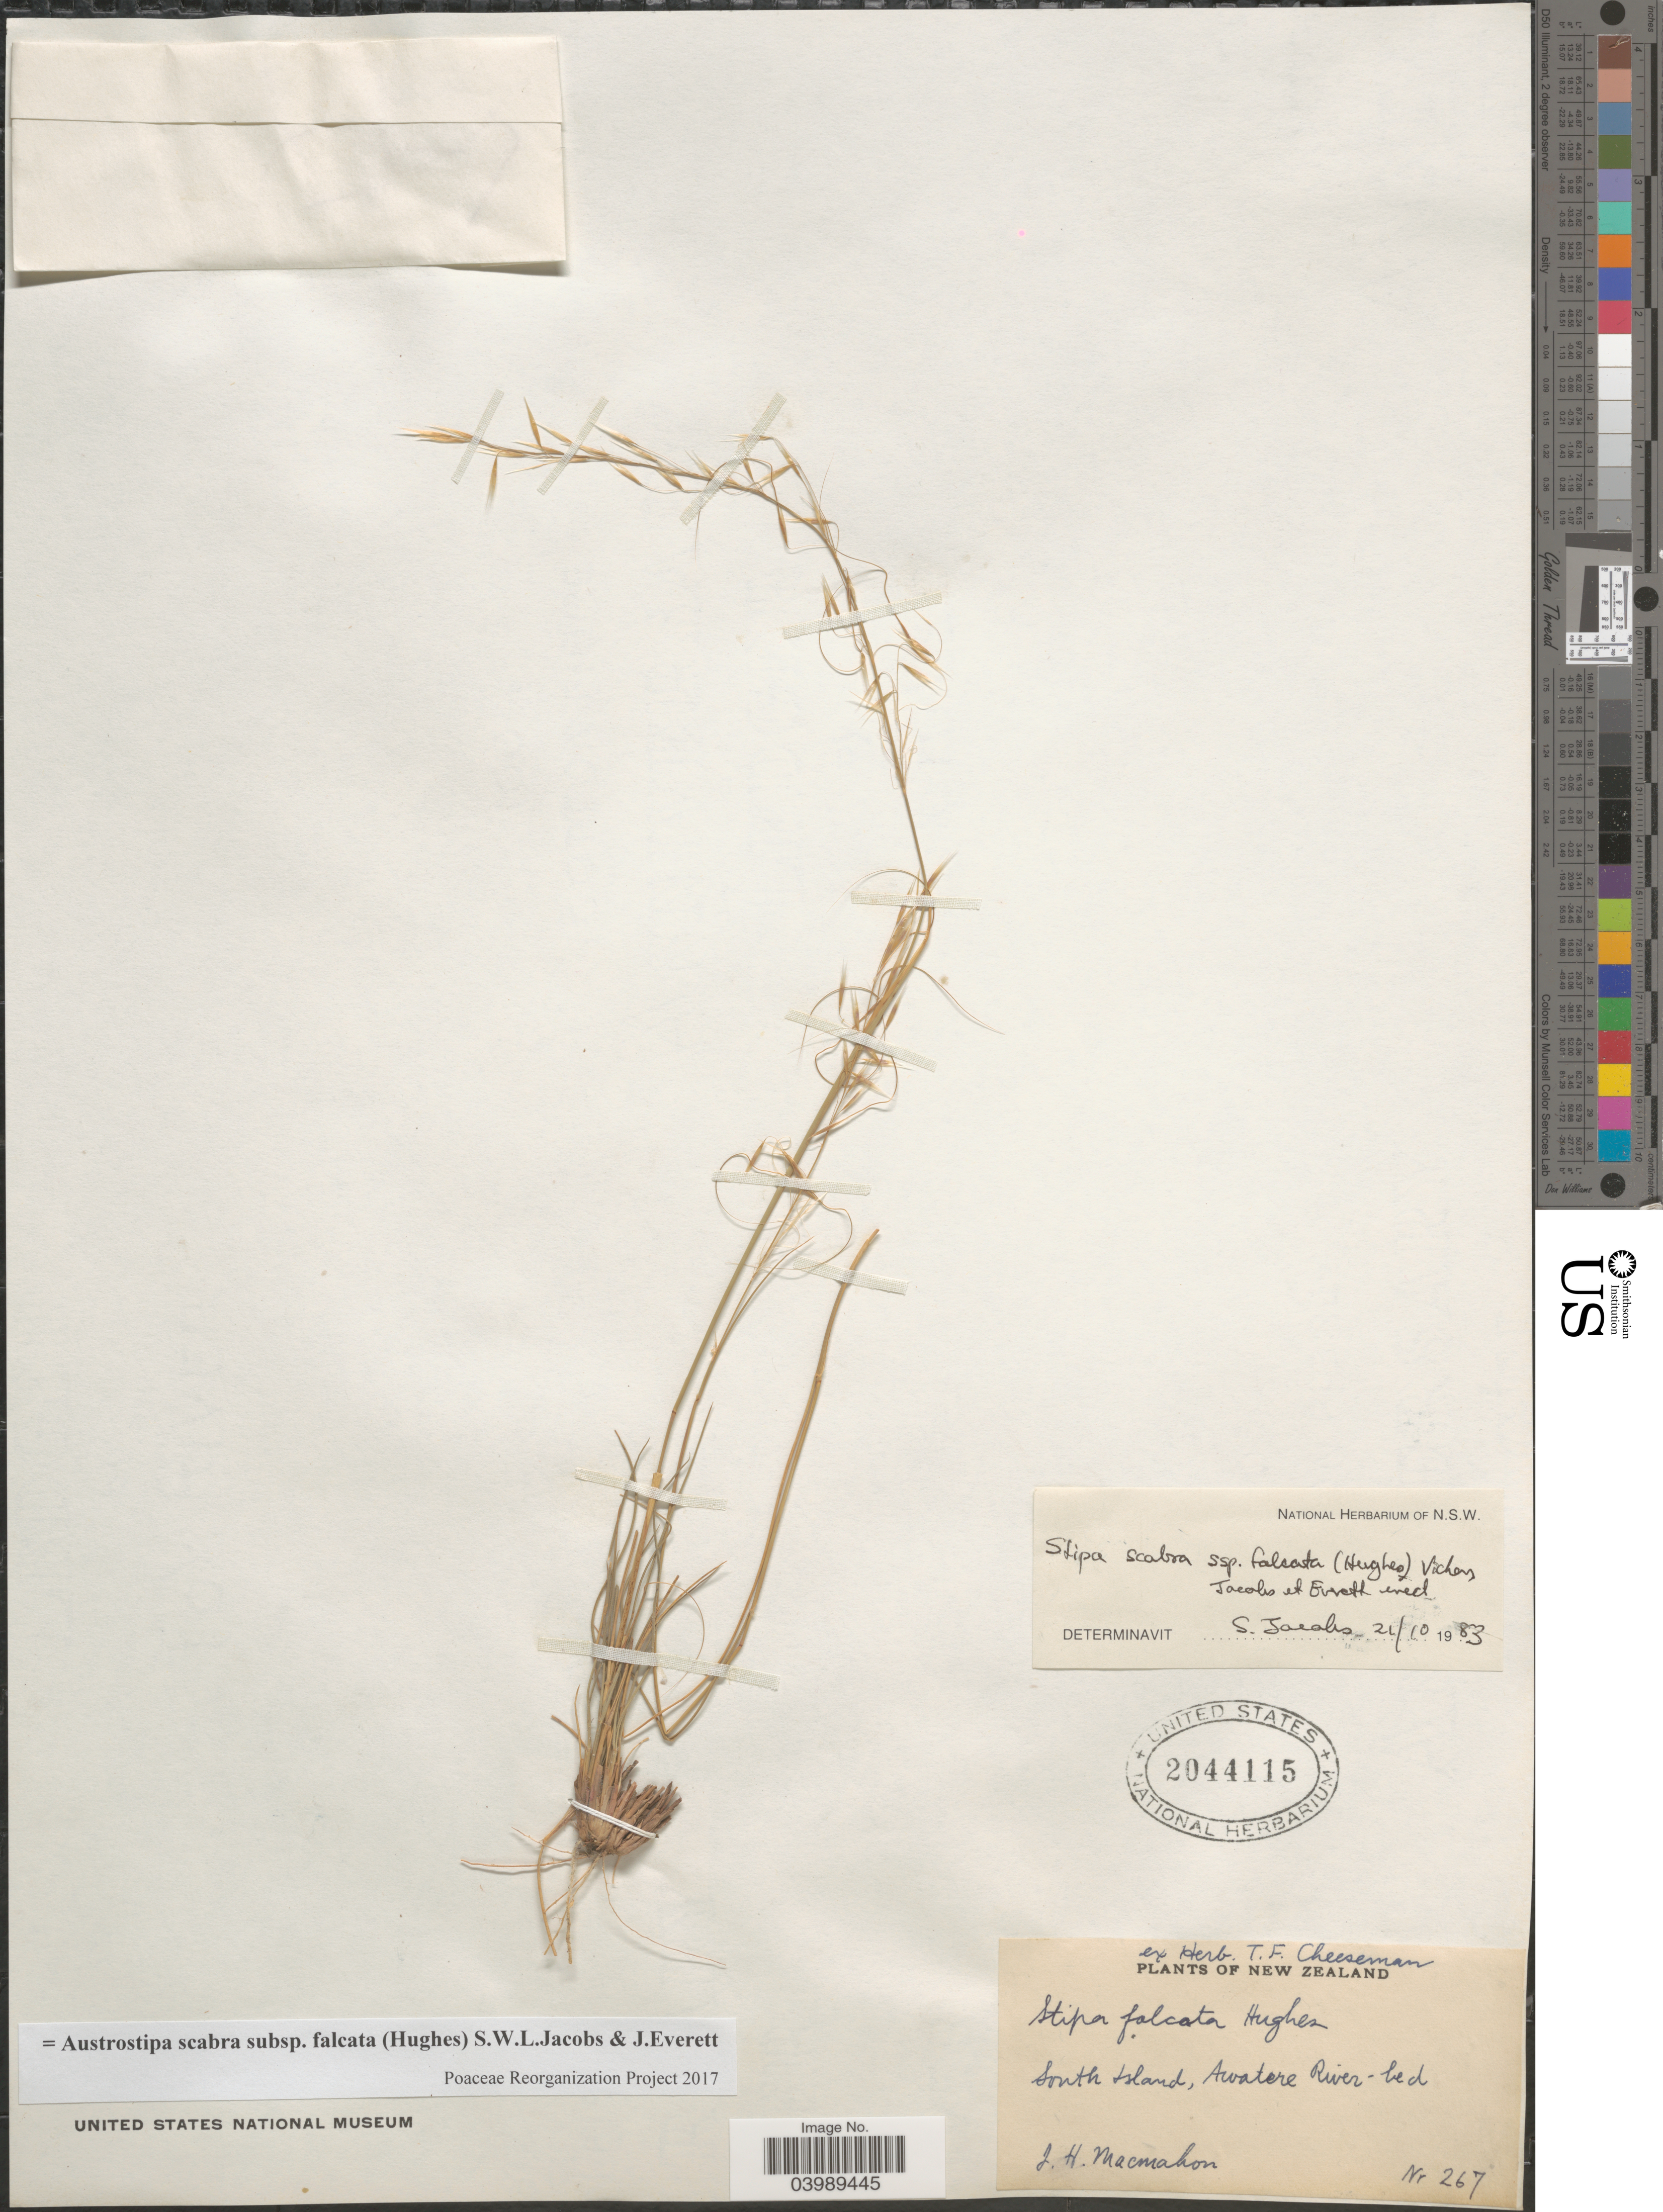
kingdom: Plantae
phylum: Tracheophyta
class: Liliopsida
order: Poales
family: Poaceae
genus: Austrostipa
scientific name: Austrostipa scabra subsp. falcata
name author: (Hughes) S.W.L. Jacobs & J. Everett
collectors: J. Macmahon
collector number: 267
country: New Zealand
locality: South Island, Awatere River-bed.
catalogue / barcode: US 2044115